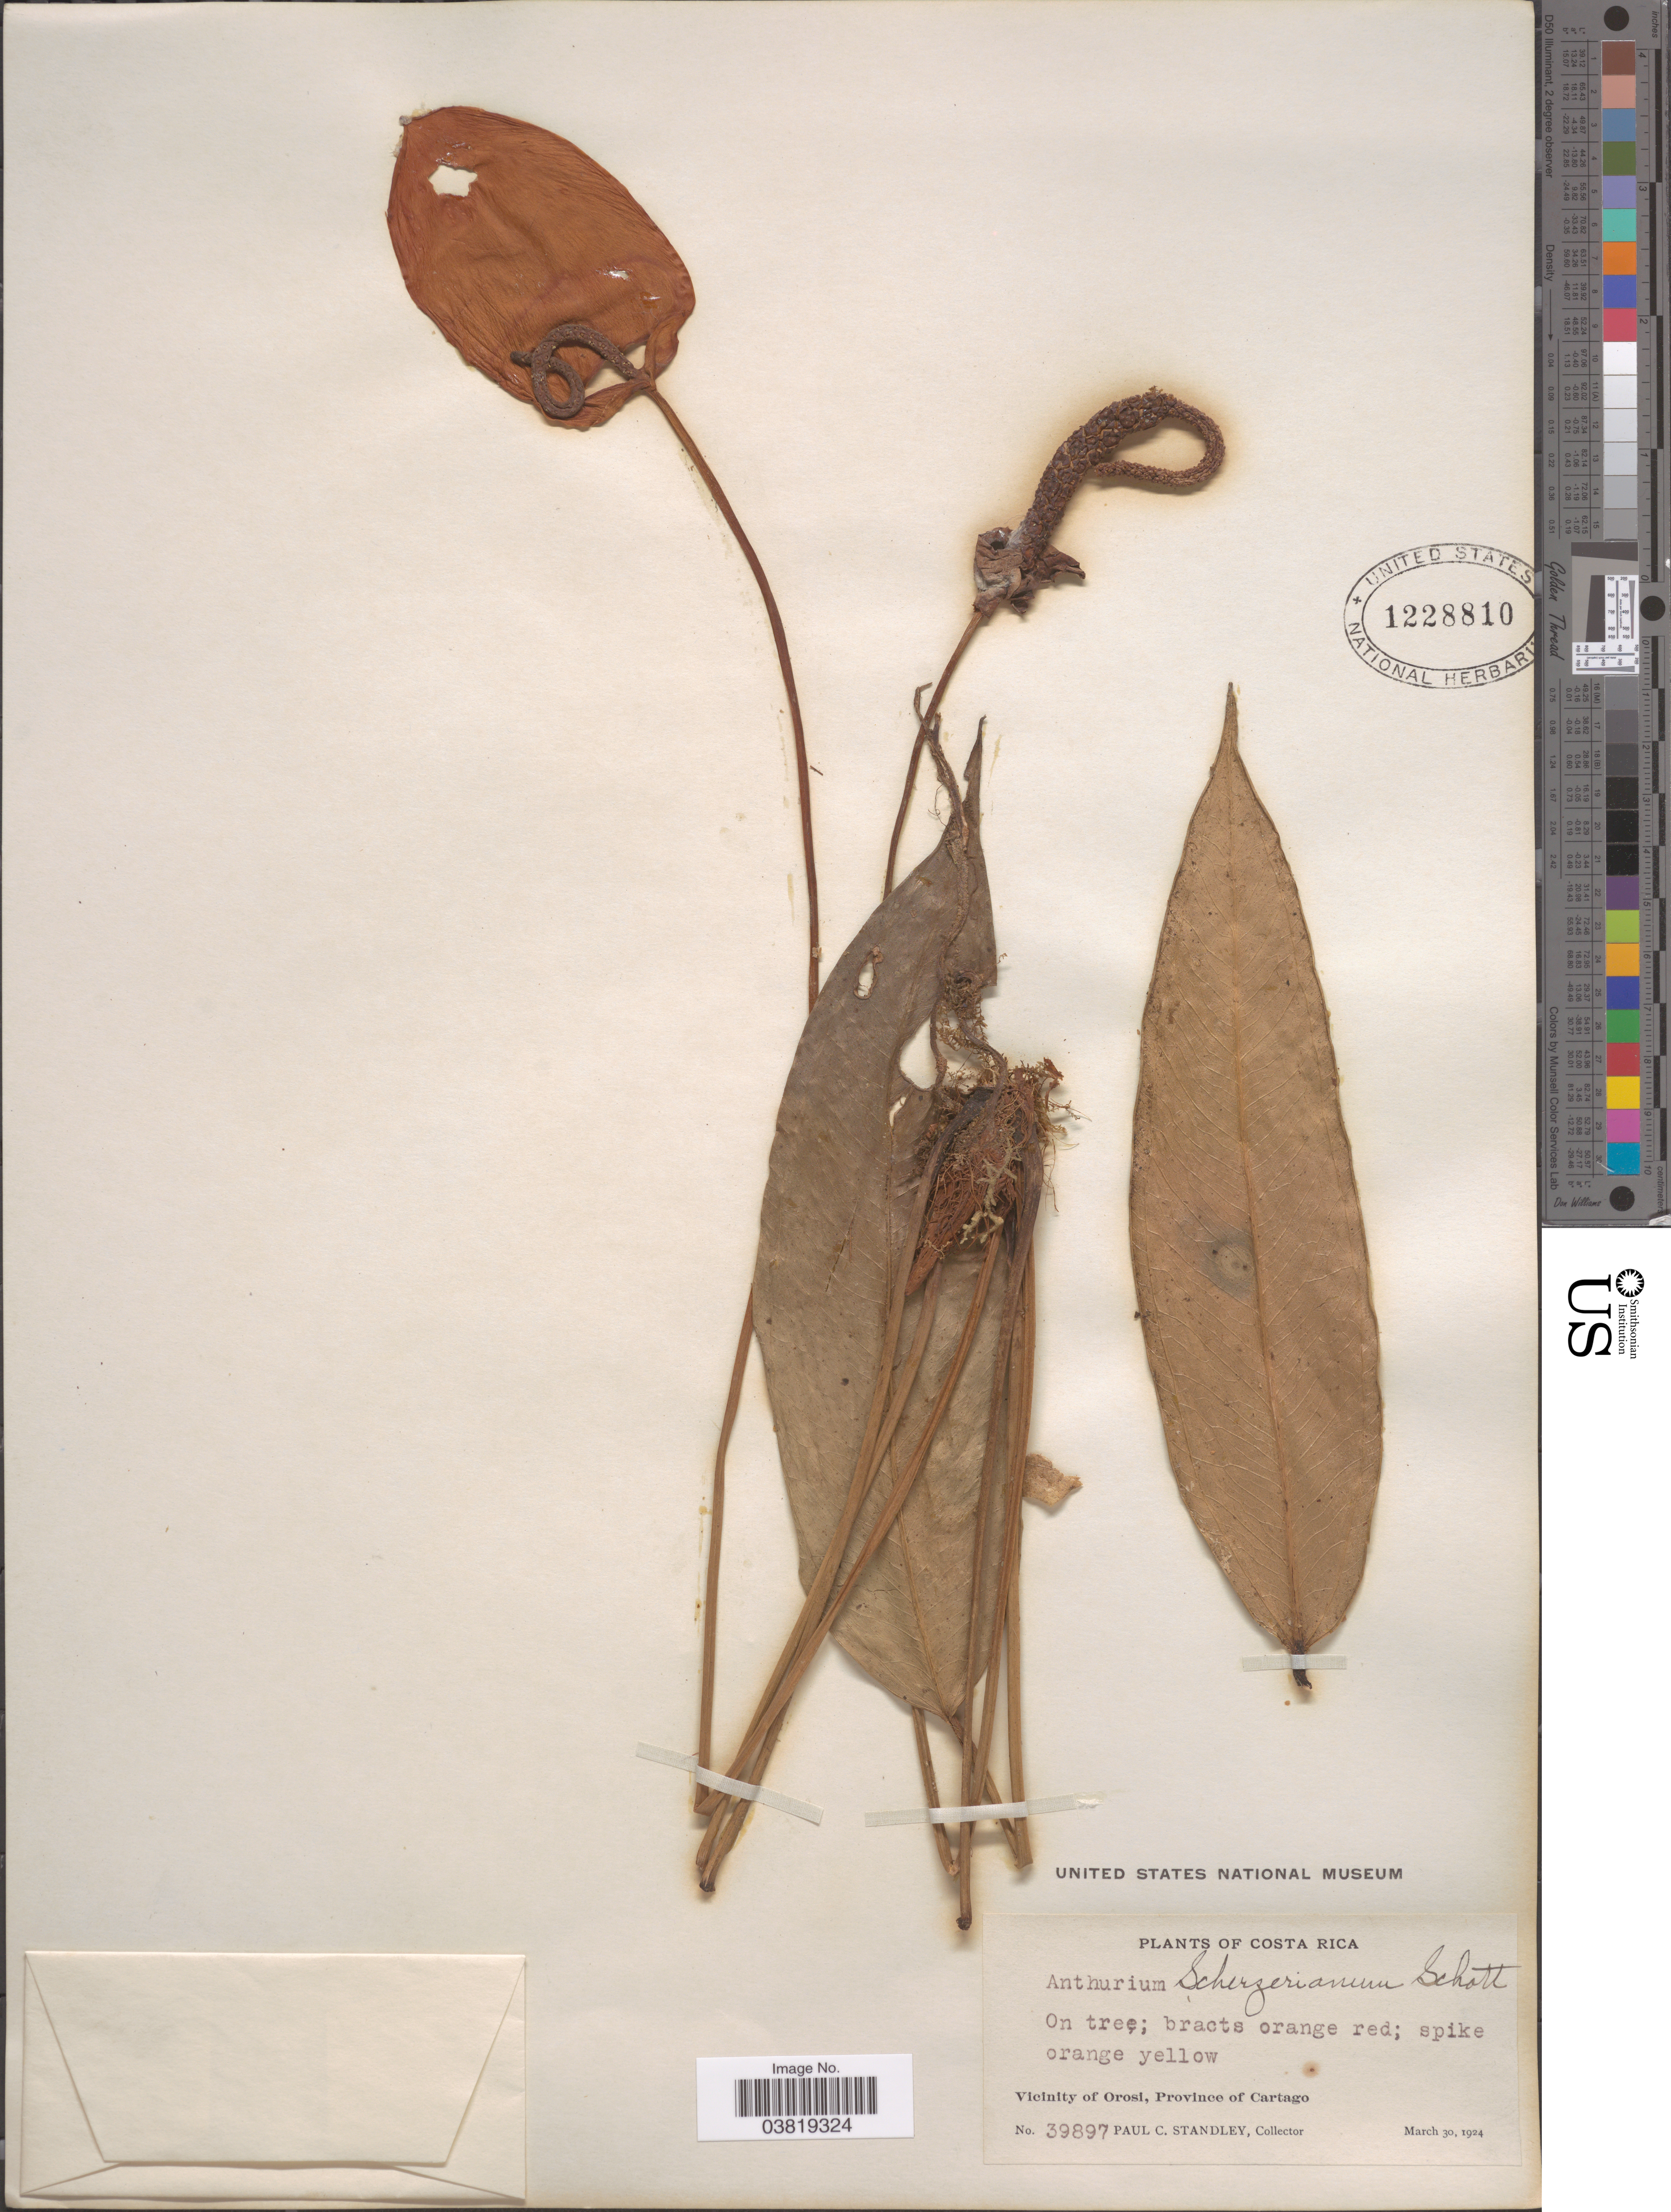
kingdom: Plantae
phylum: Tracheophyta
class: Liliopsida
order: Alismatales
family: Araceae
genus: Anthurium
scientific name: Anthurium scherzerianum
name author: Schott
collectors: P. C. Standley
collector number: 39897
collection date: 1924-03-30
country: Costa Rica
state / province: Cartago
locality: Vicinity of Orosi.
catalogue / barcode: US 1228810